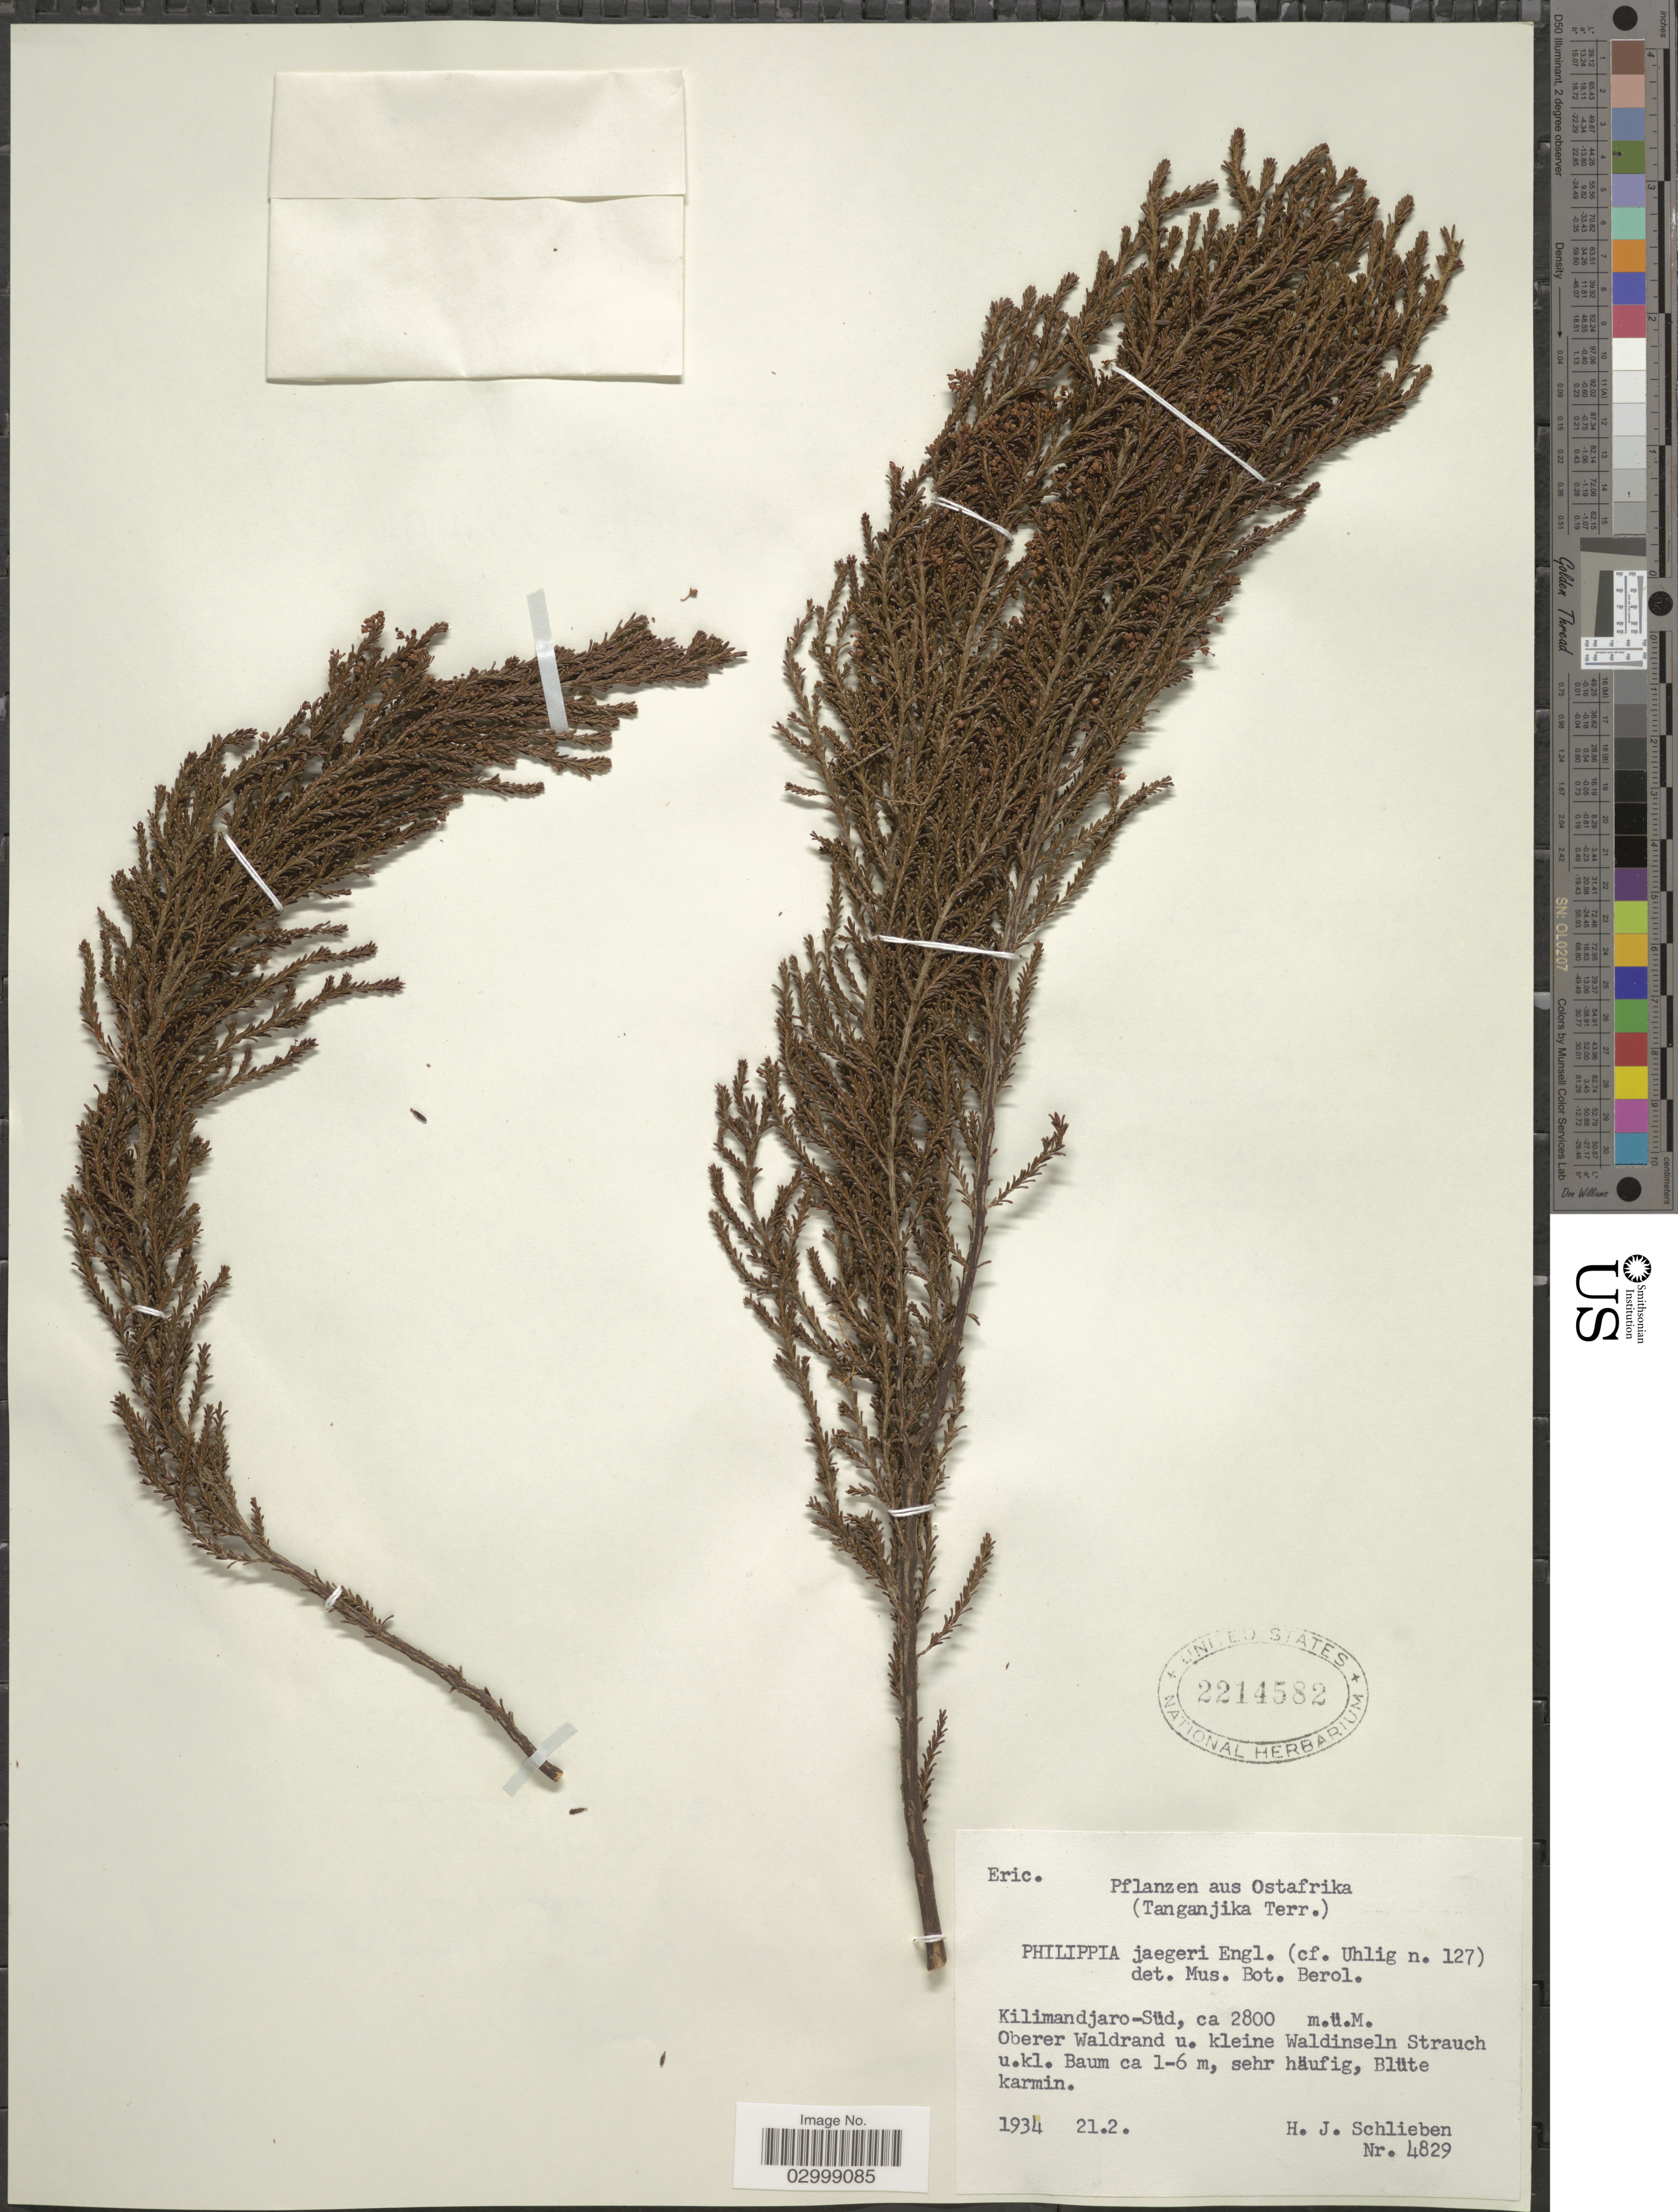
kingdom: Plantae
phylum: Tracheophyta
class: Magnoliopsida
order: Ericales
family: Ericaceae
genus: Philippia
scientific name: Philippia jaegeri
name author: Engl.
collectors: H. J. Schlieben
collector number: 4829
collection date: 1934-02-21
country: Tanzania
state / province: Kilimanjaro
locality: Pflanzen aus Ostafrica, Kilimandjaro-Süd, (Tanganjika Terr.).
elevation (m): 2800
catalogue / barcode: US 2214582